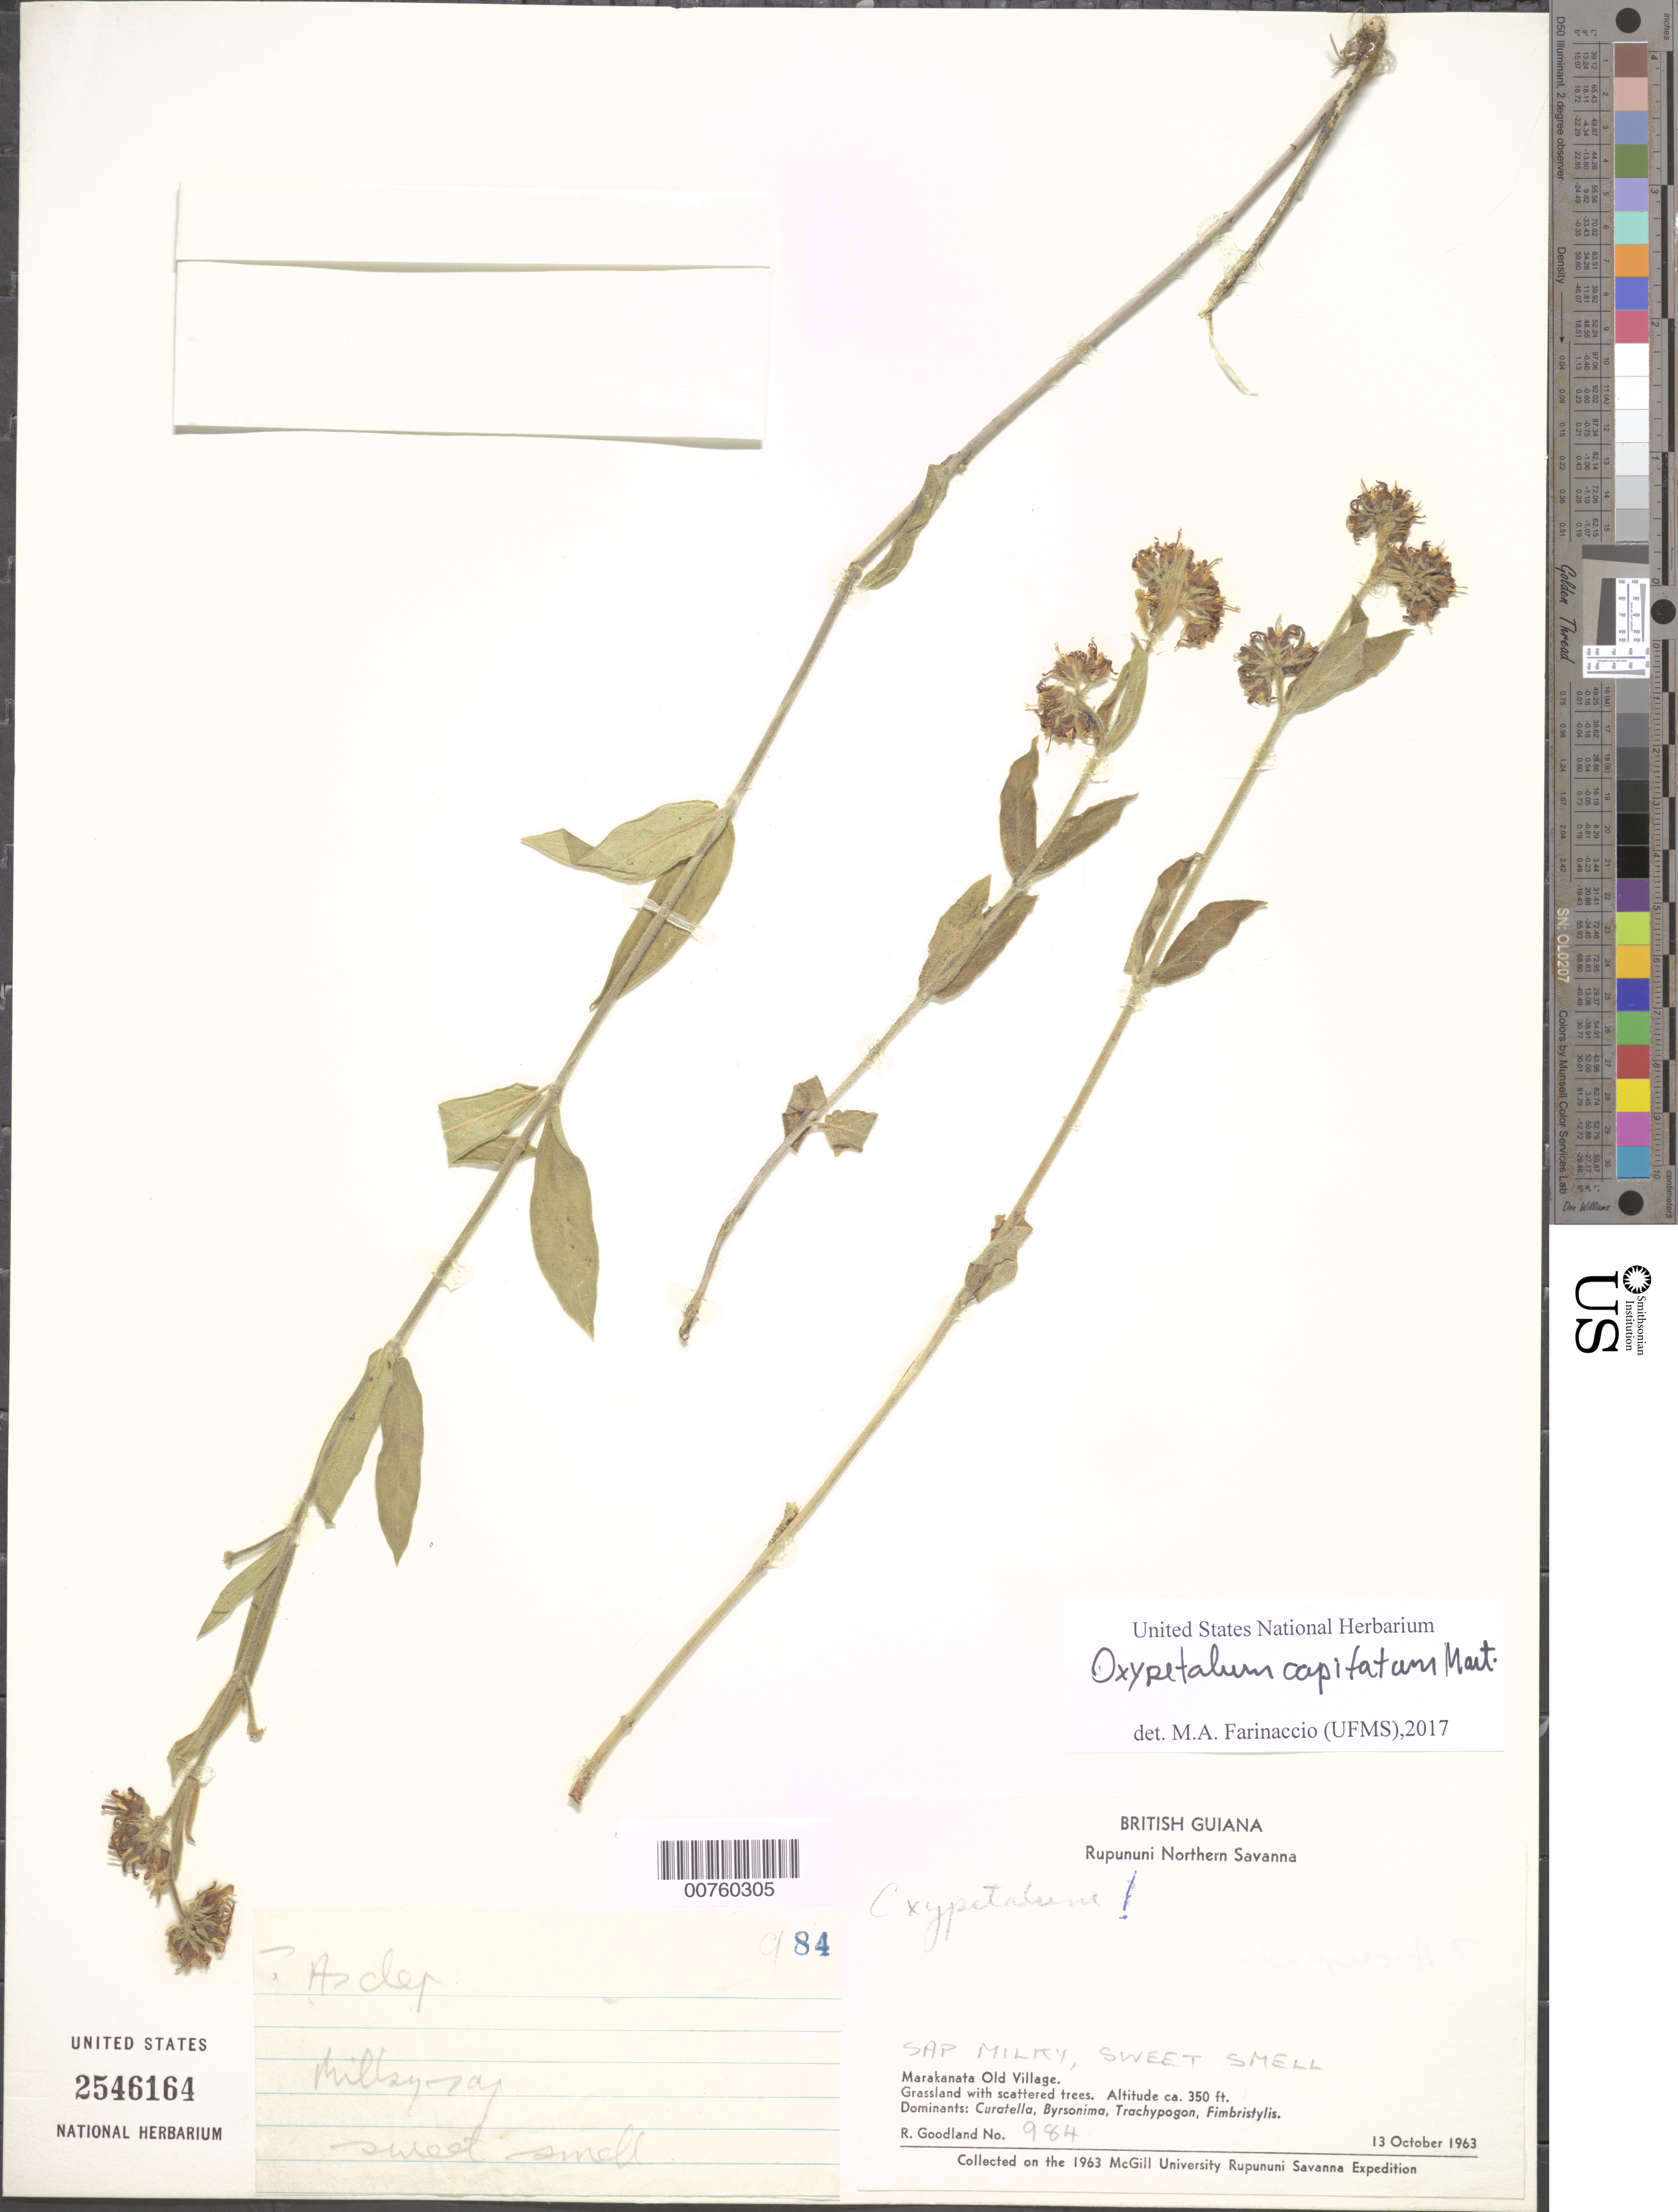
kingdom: Plantae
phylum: Tracheophyta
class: Magnoliopsida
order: Gentianales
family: Apocynaceae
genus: Oxypetalum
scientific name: Oxypetalum capitatum Mart. subsp. capitatum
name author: Mart.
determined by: Farinaccio, M. A.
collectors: R. Goodland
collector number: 984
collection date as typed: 13-Oct-63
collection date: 1963-10-13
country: Guyana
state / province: U. Takutu-U. Essequibo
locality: Rupununi Northern Savanna, Marakanata Old Village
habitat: Grassland with scattered trees. Dominants: Curatella, Byrsonima, Trachypogon, Fimbristylis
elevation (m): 107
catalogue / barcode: US 2546164